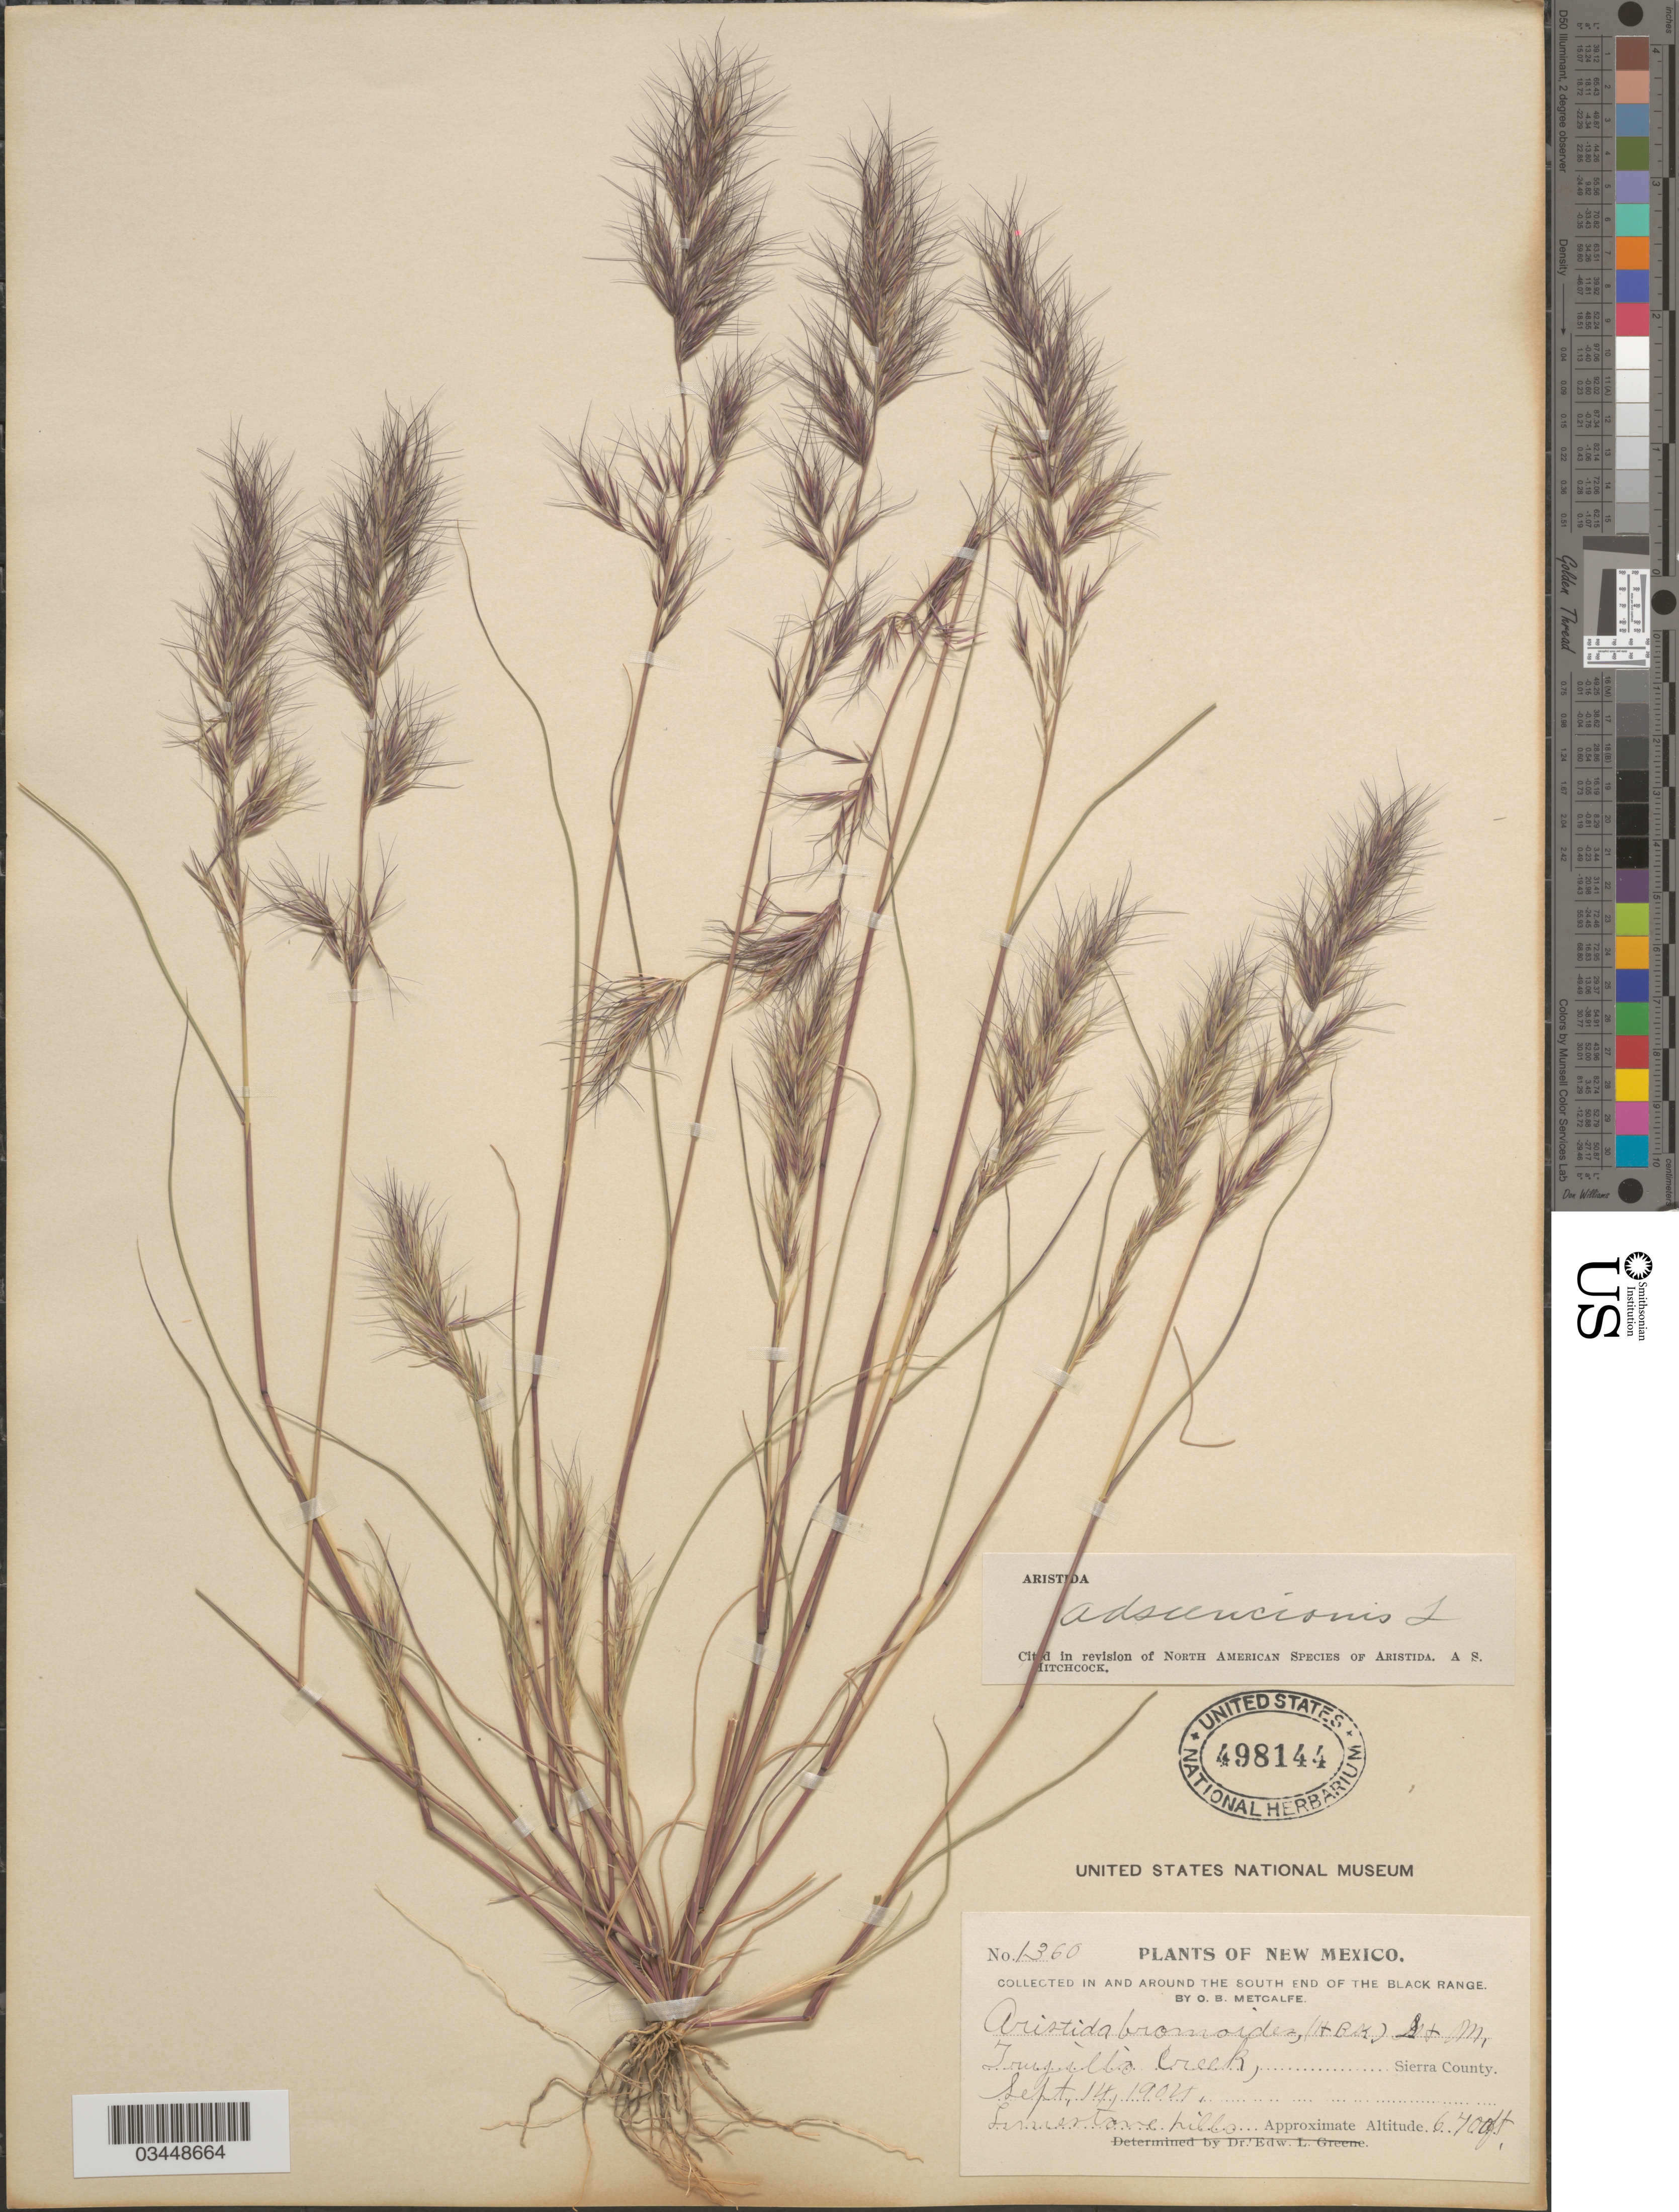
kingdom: Plantae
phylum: Tracheophyta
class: Liliopsida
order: Poales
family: Poaceae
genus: Aristida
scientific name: Aristida adscensionis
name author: L.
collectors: O. B. Metcalfe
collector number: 1360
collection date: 1904-09-14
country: United States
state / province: New Mexico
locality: In and around the south end of The Black Range. Trujillo Creek, Sierra County.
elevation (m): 2042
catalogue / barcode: US 498144